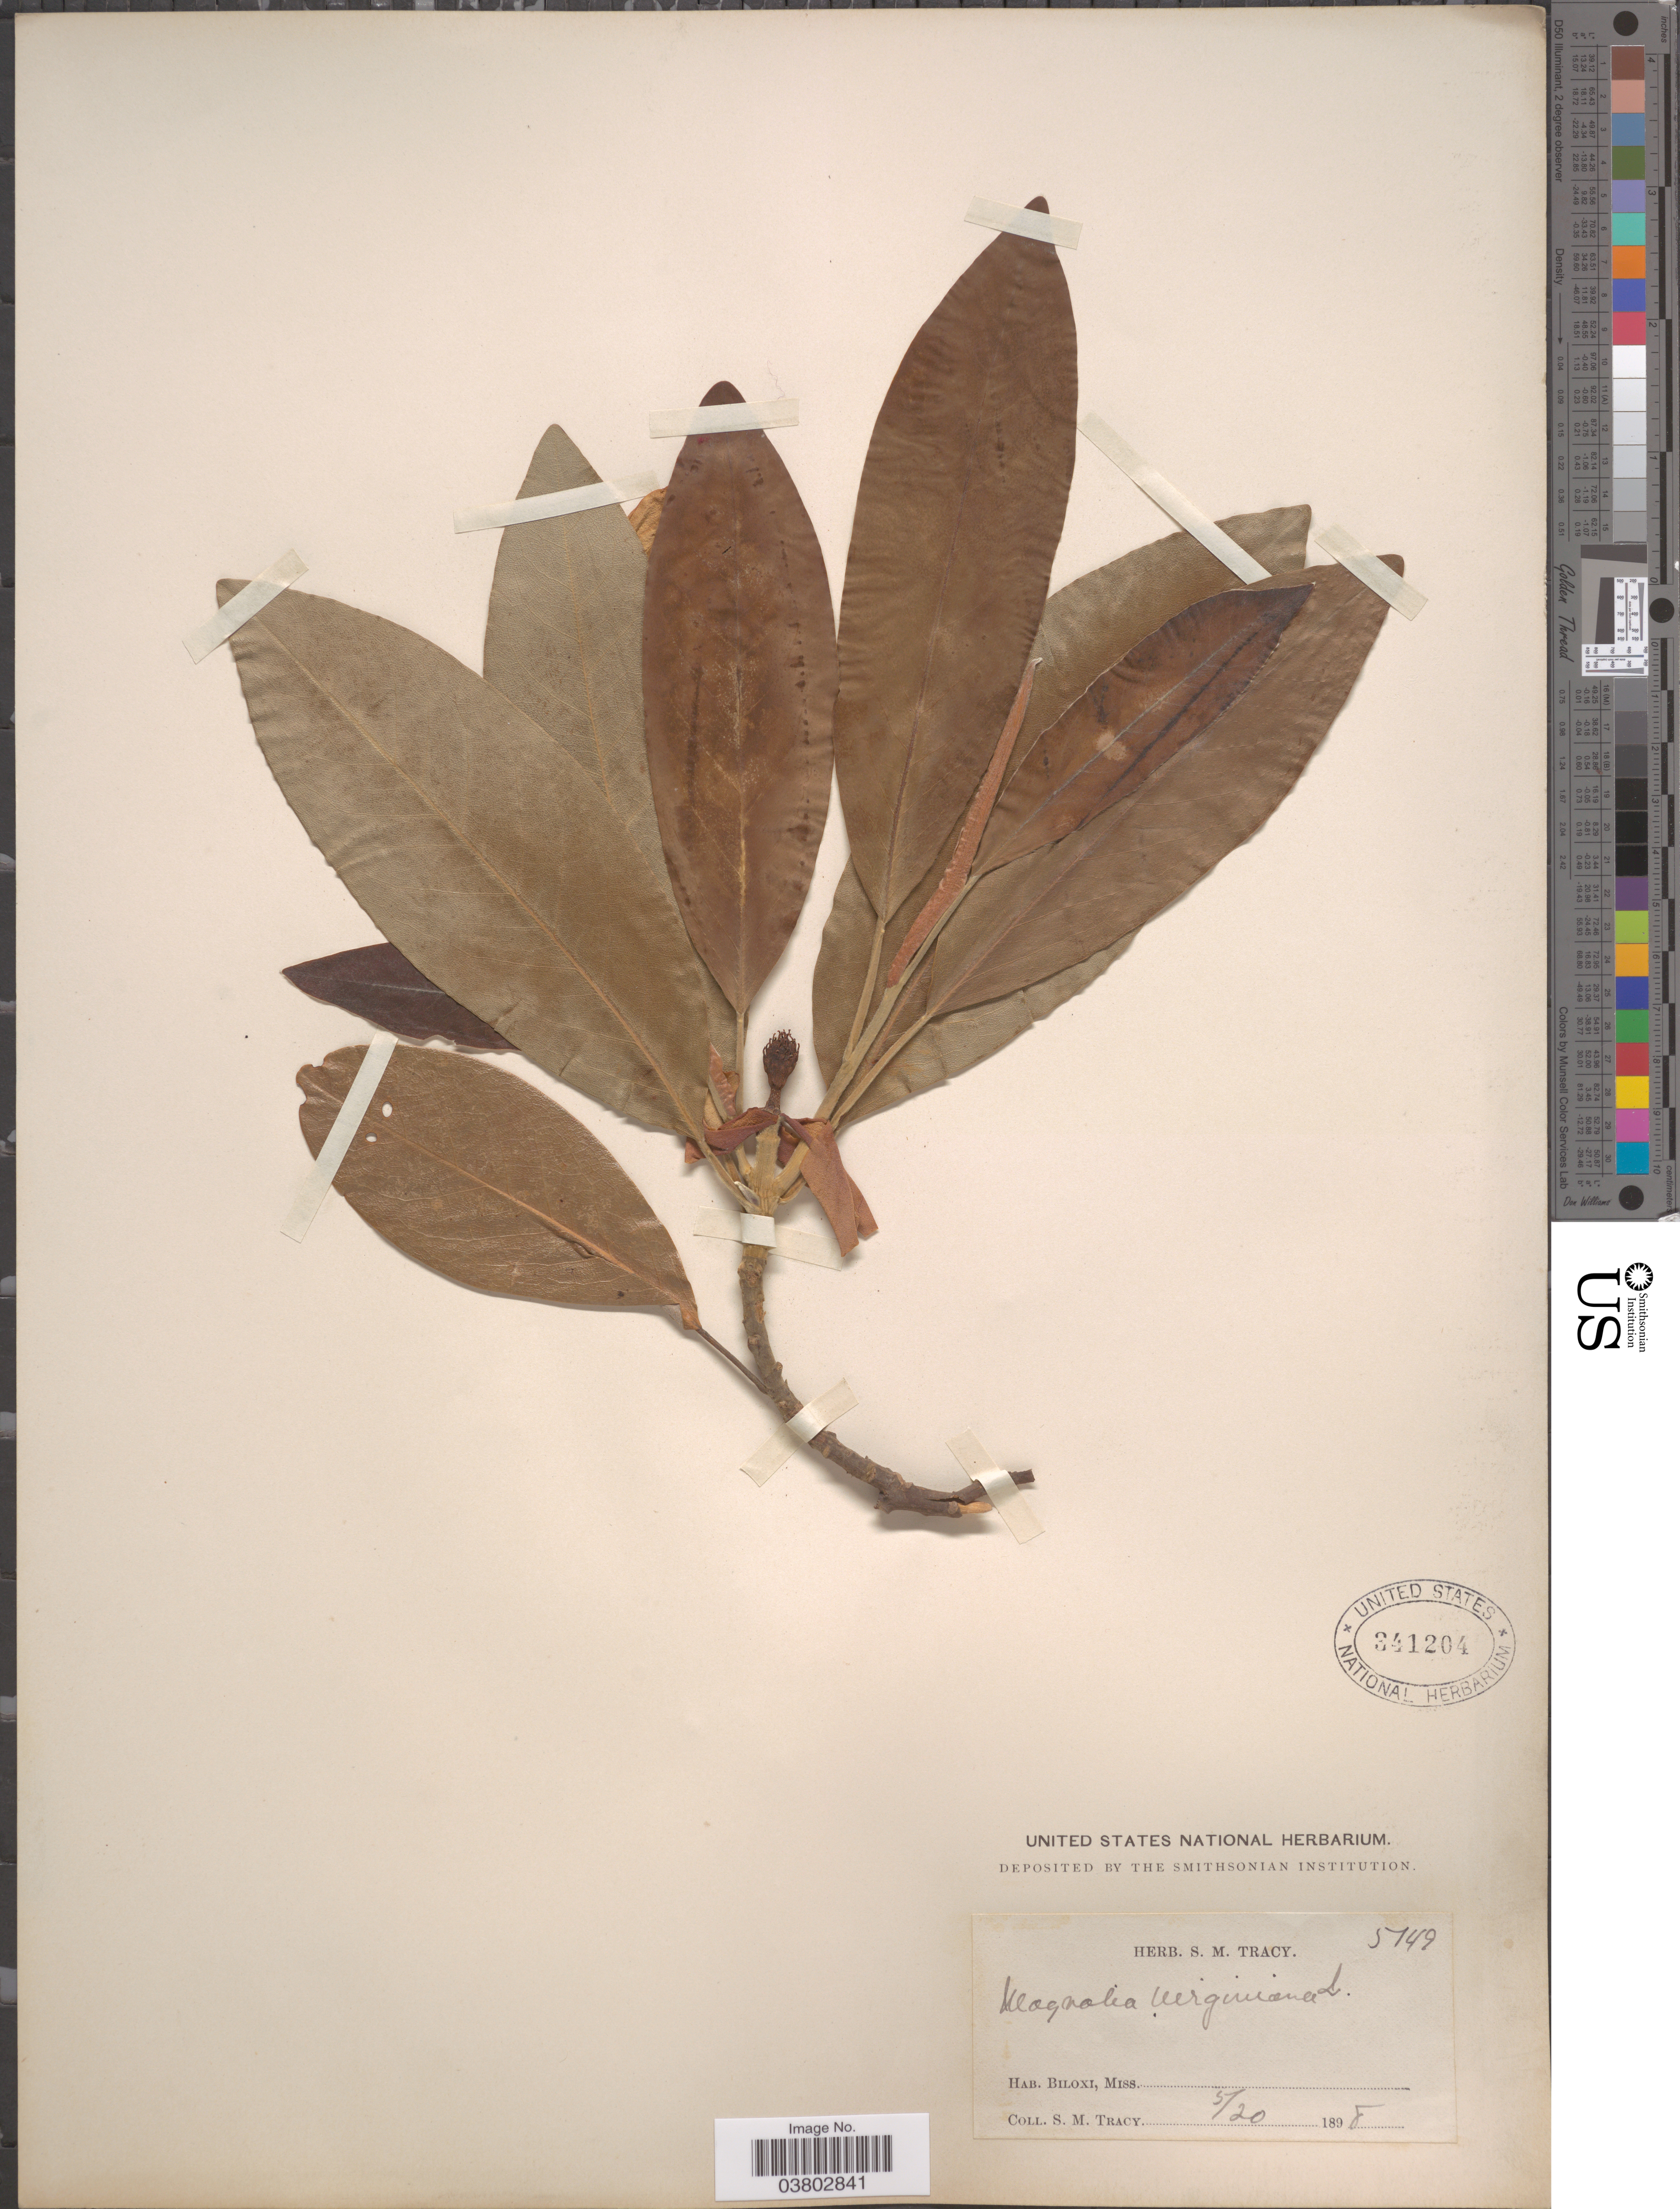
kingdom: Plantae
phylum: Tracheophyta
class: Magnoliopsida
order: Magnoliales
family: Magnoliaceae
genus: Magnolia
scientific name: Magnolia virginiana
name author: L.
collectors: S. M. Tracy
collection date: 1898-05-20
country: United States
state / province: Mississippi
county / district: Harrison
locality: Biloxi.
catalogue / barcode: US 341204